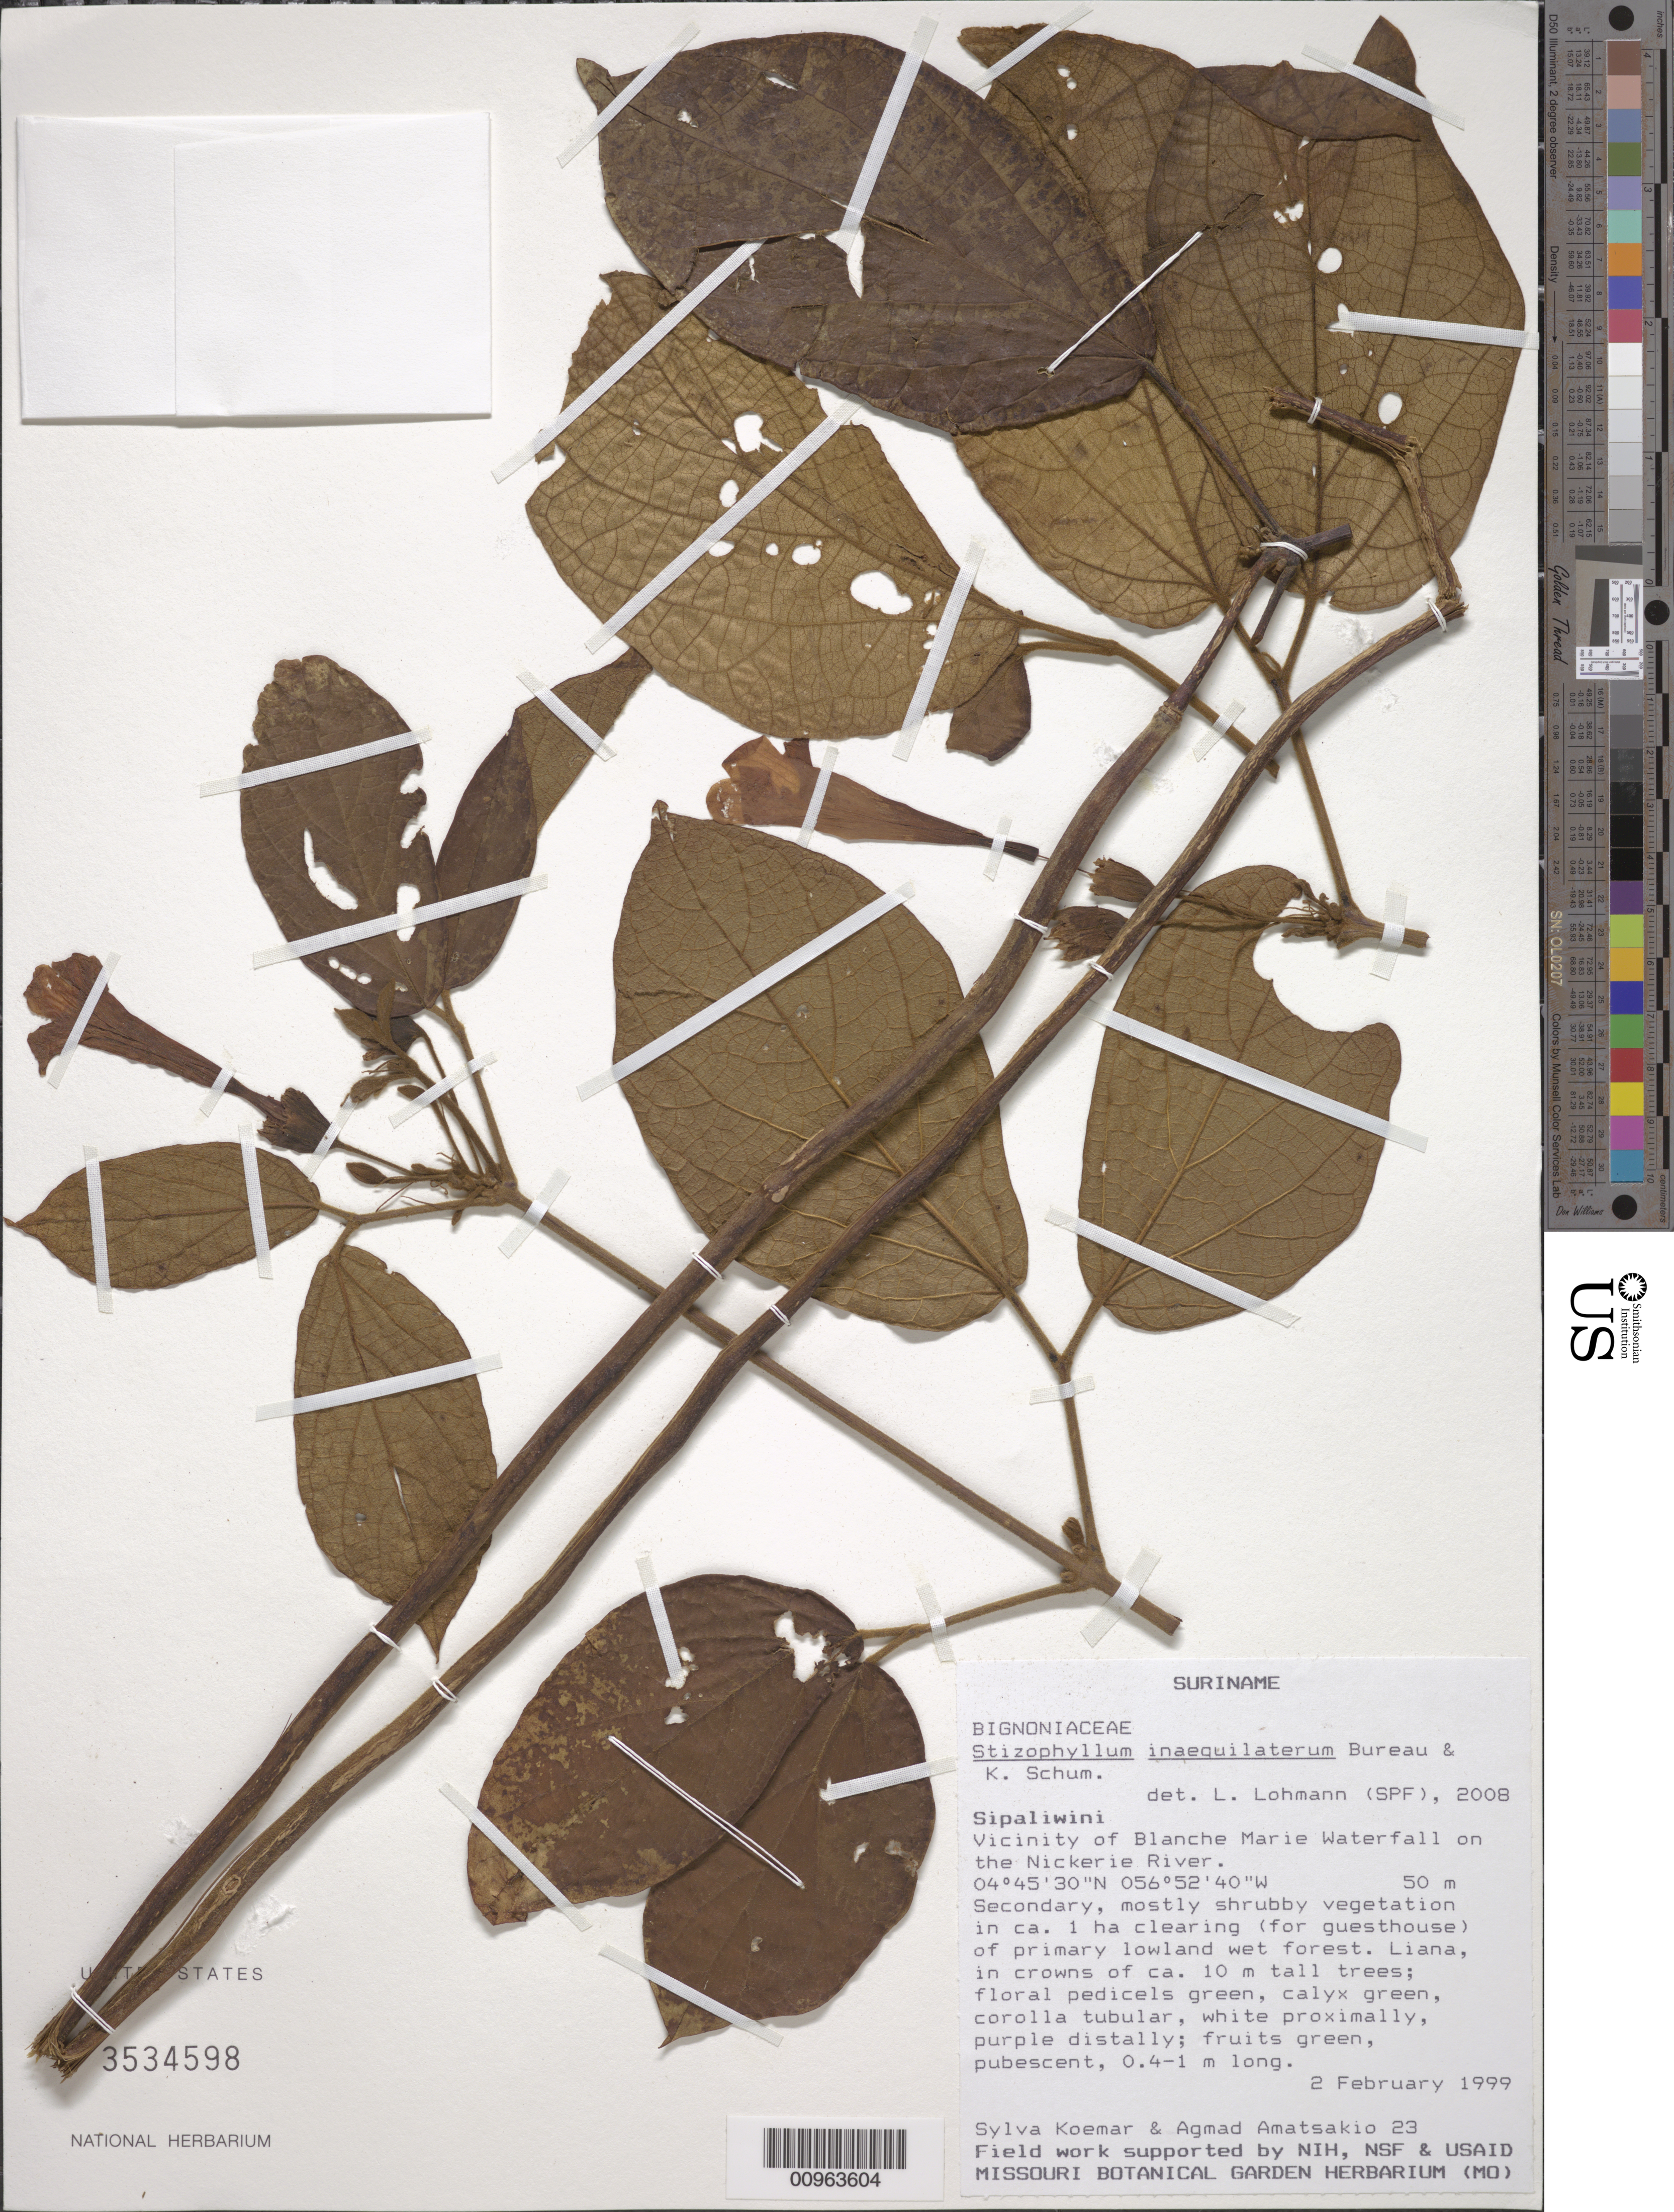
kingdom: Plantae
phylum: Tracheophyta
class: Magnoliopsida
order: Lamiales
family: Bignoniaceae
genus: Stizophyllum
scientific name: Stizophyllum inaequilaterum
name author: Bureau & K. Schum.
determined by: Lohmann, L. G.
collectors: S. Koemar & A. Amatsakio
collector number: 23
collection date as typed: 2-Feb-99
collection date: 1999-02-02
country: Suriname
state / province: Sipaliwini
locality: Blanche Marie Waterfall vic., on the Nickerie River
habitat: Secondary roadside, mostly shrubby vegetation in ca. 1 ha clearing (for guesthouse) of primary lowland wet forest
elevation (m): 50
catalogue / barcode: US 3534598